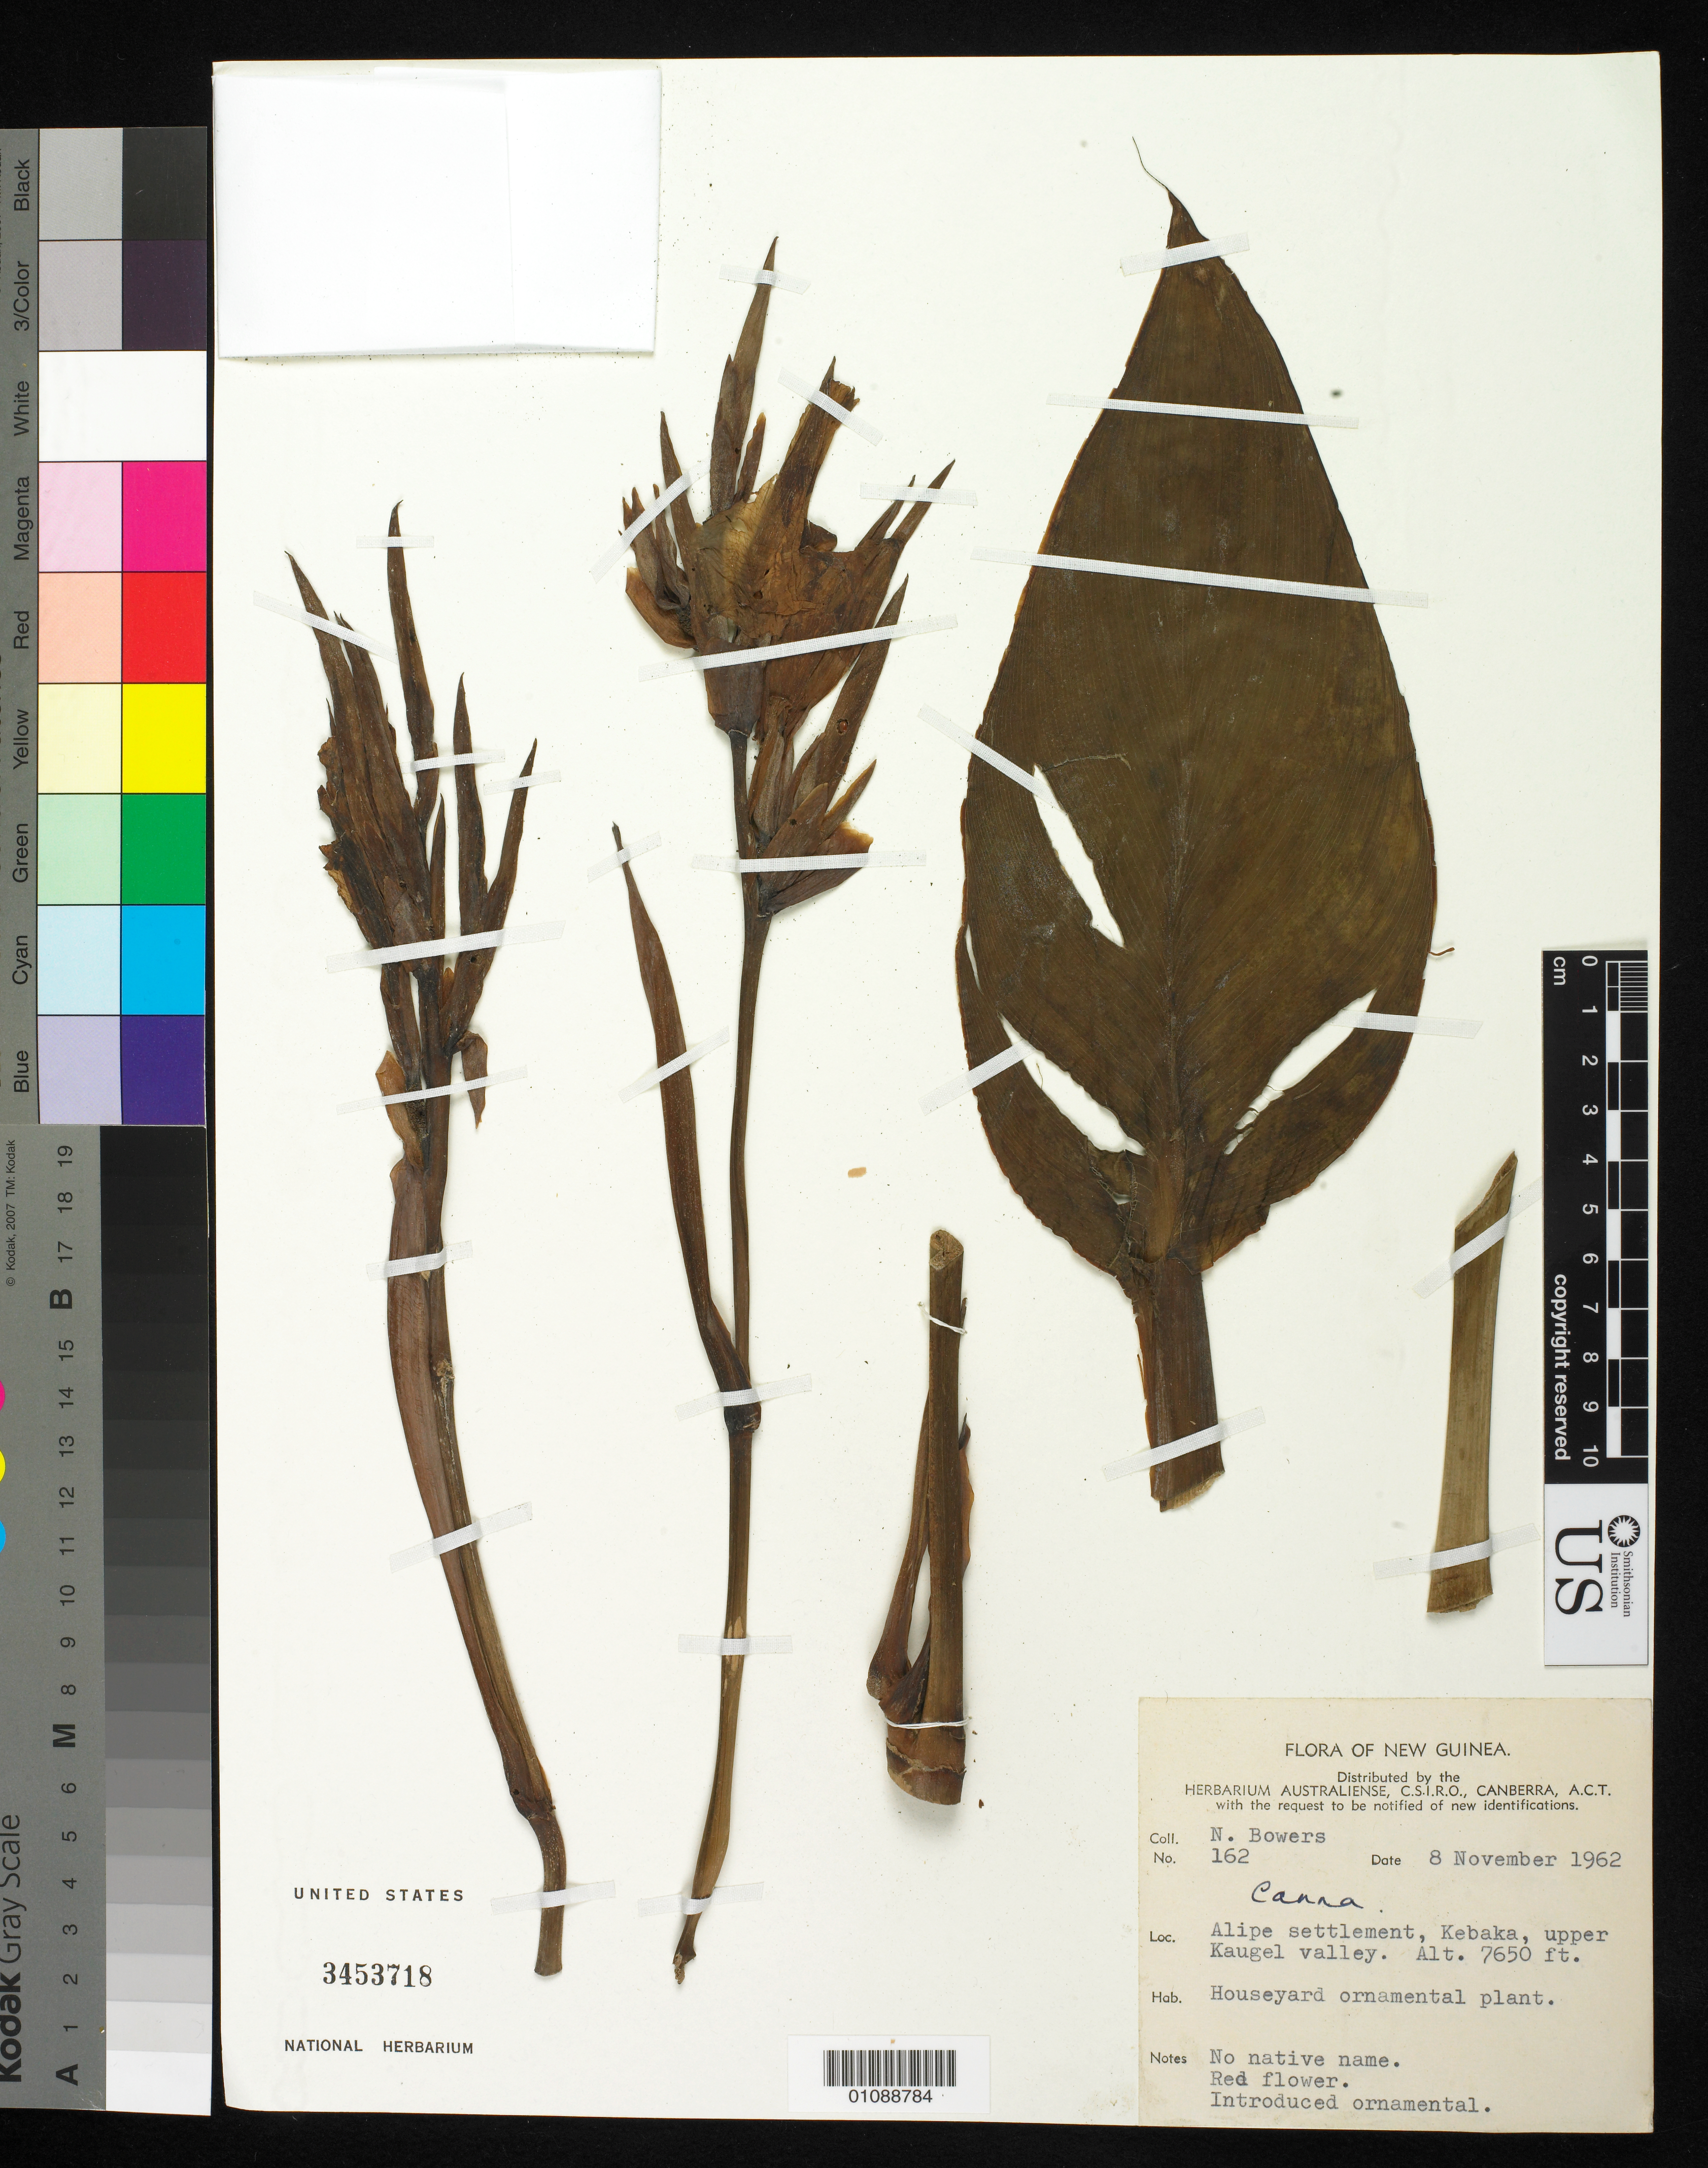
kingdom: Plantae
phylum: Tracheophyta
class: Liliopsida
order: Zingiberales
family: Cannaceae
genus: Canna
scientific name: Canna sp.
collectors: N. Bowers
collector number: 162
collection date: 1962-11-08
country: Papua New Guinea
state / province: Western Highlands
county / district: Kebaka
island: New Guinea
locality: Alipe settlement, upper Kaugel valley.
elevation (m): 2332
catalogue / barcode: US 3453718